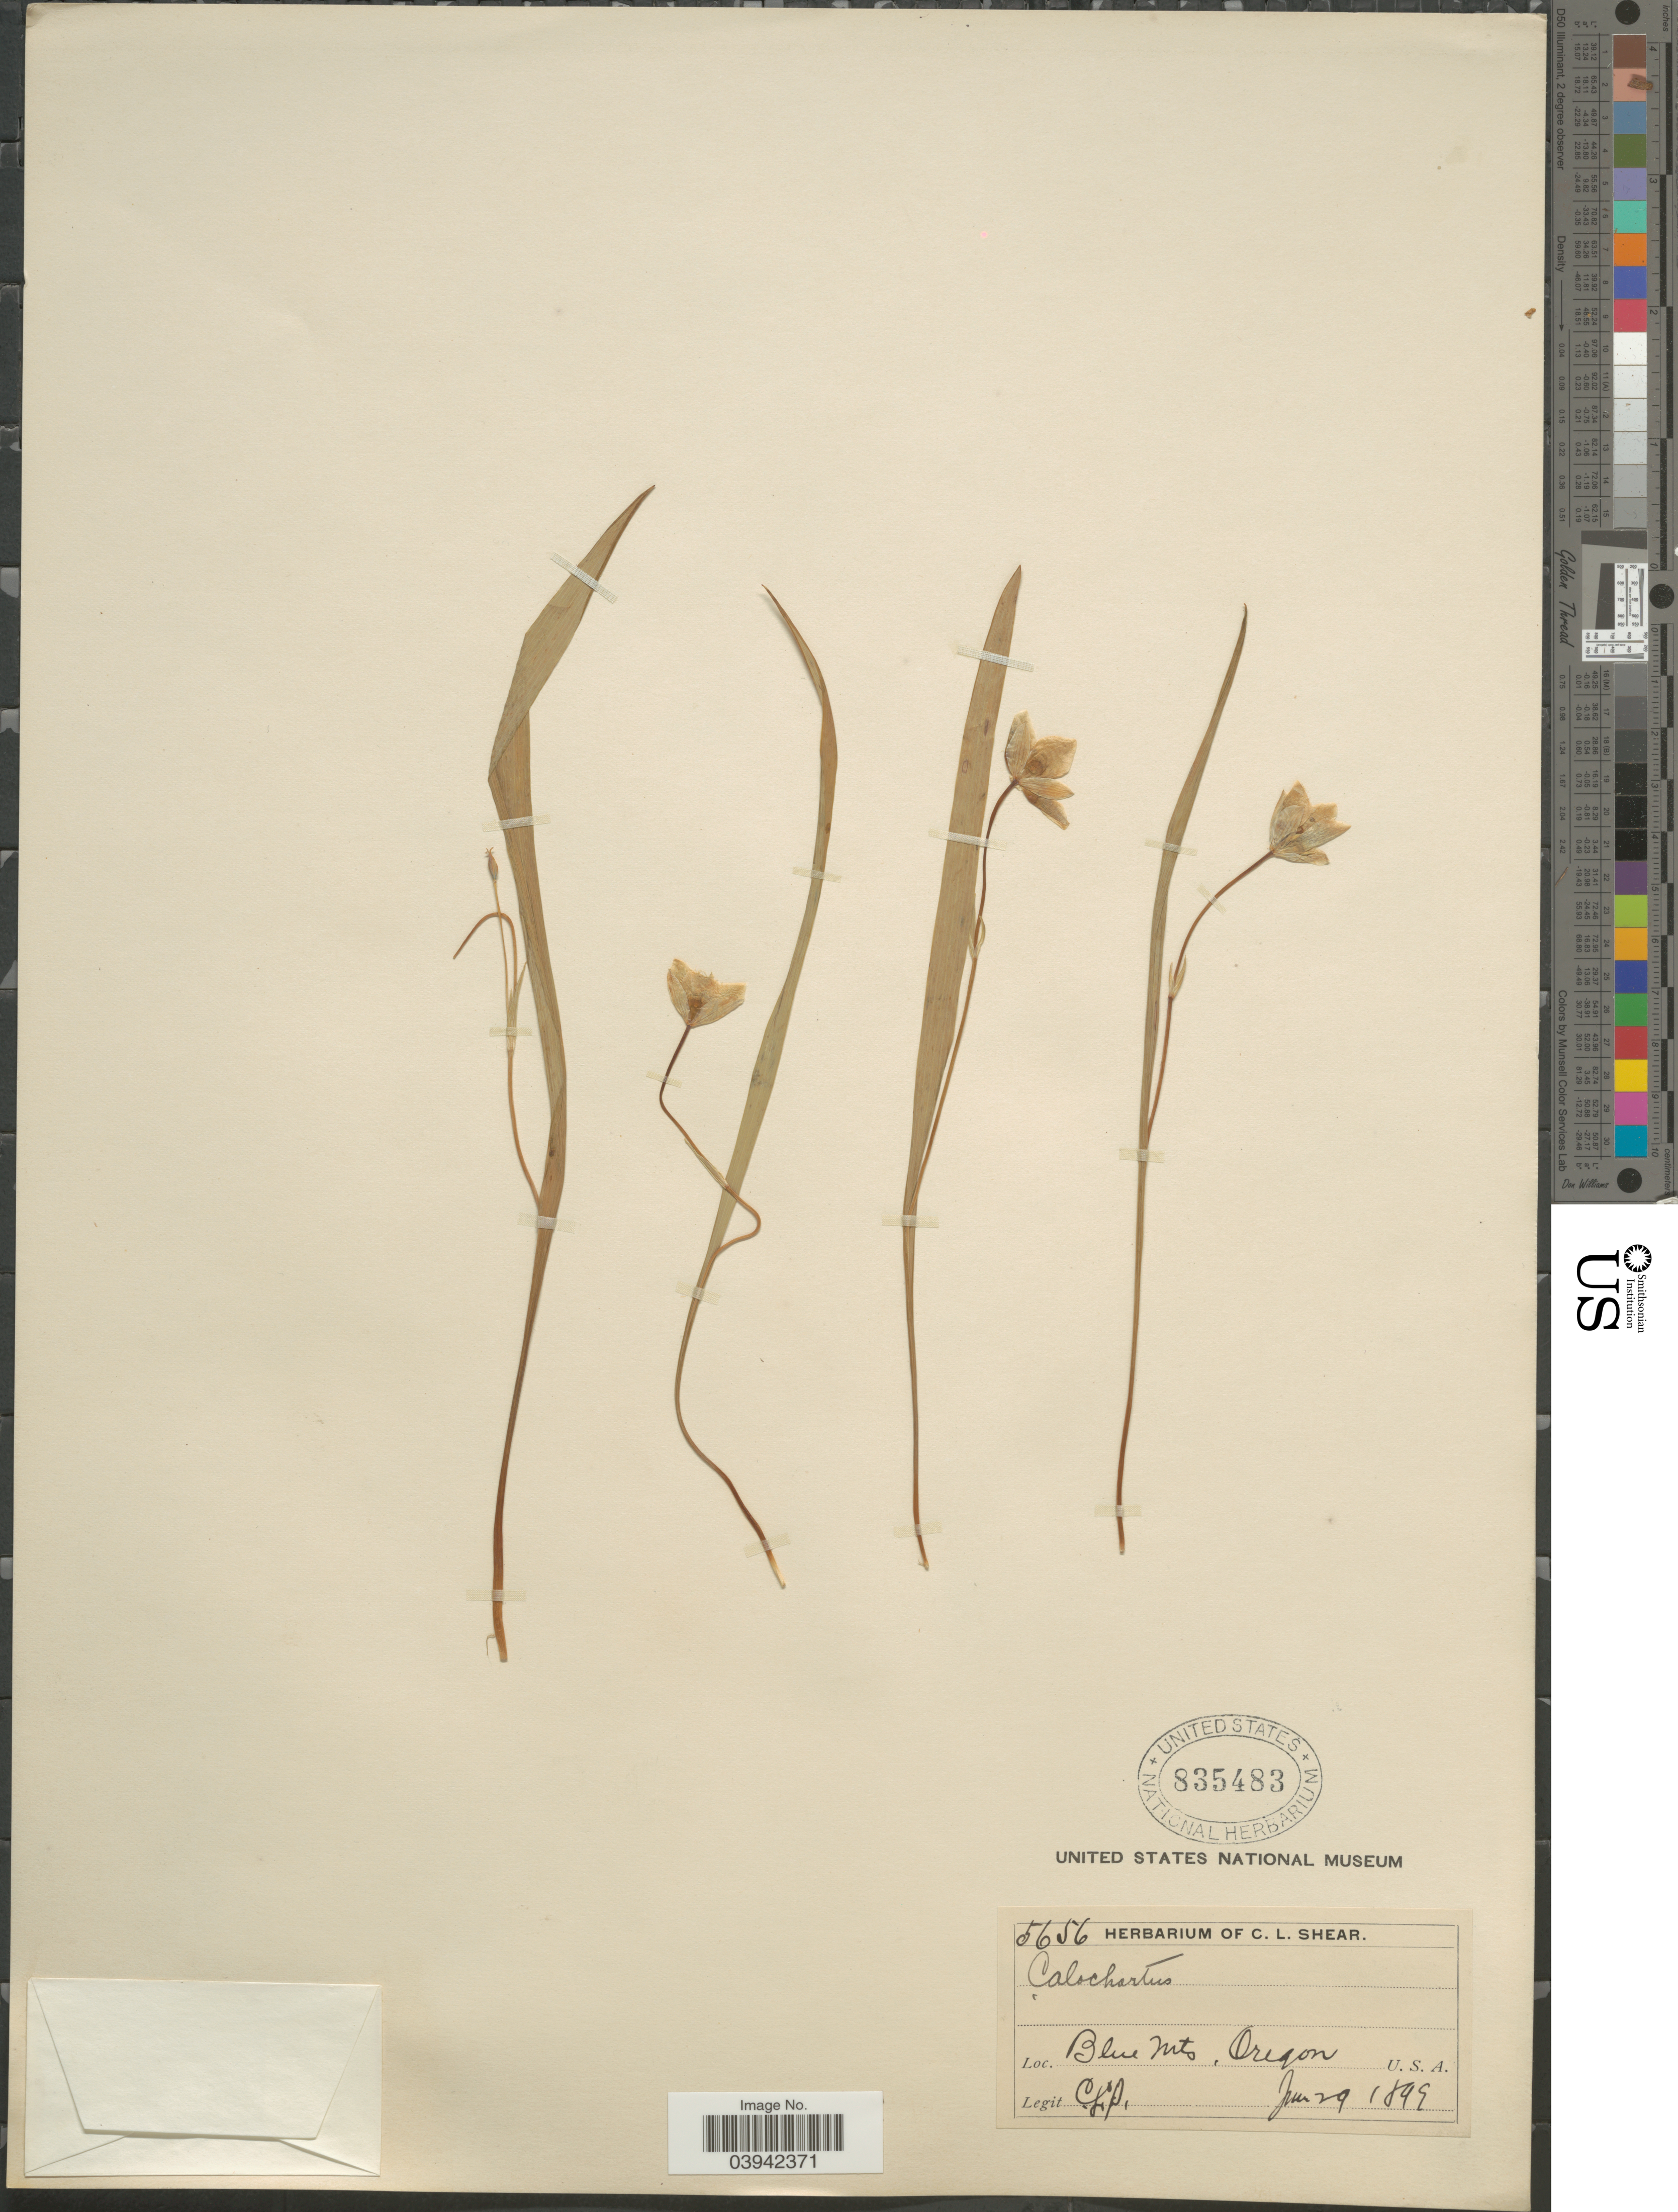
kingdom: Plantae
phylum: Tracheophyta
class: Liliopsida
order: Liliales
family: Liliaceae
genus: Calochortus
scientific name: Calochortus elegans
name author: Pursh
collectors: C. L. Shear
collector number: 5656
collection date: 1899-06-29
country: United States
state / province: Oregon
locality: Blue Mts.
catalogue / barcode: US 835483